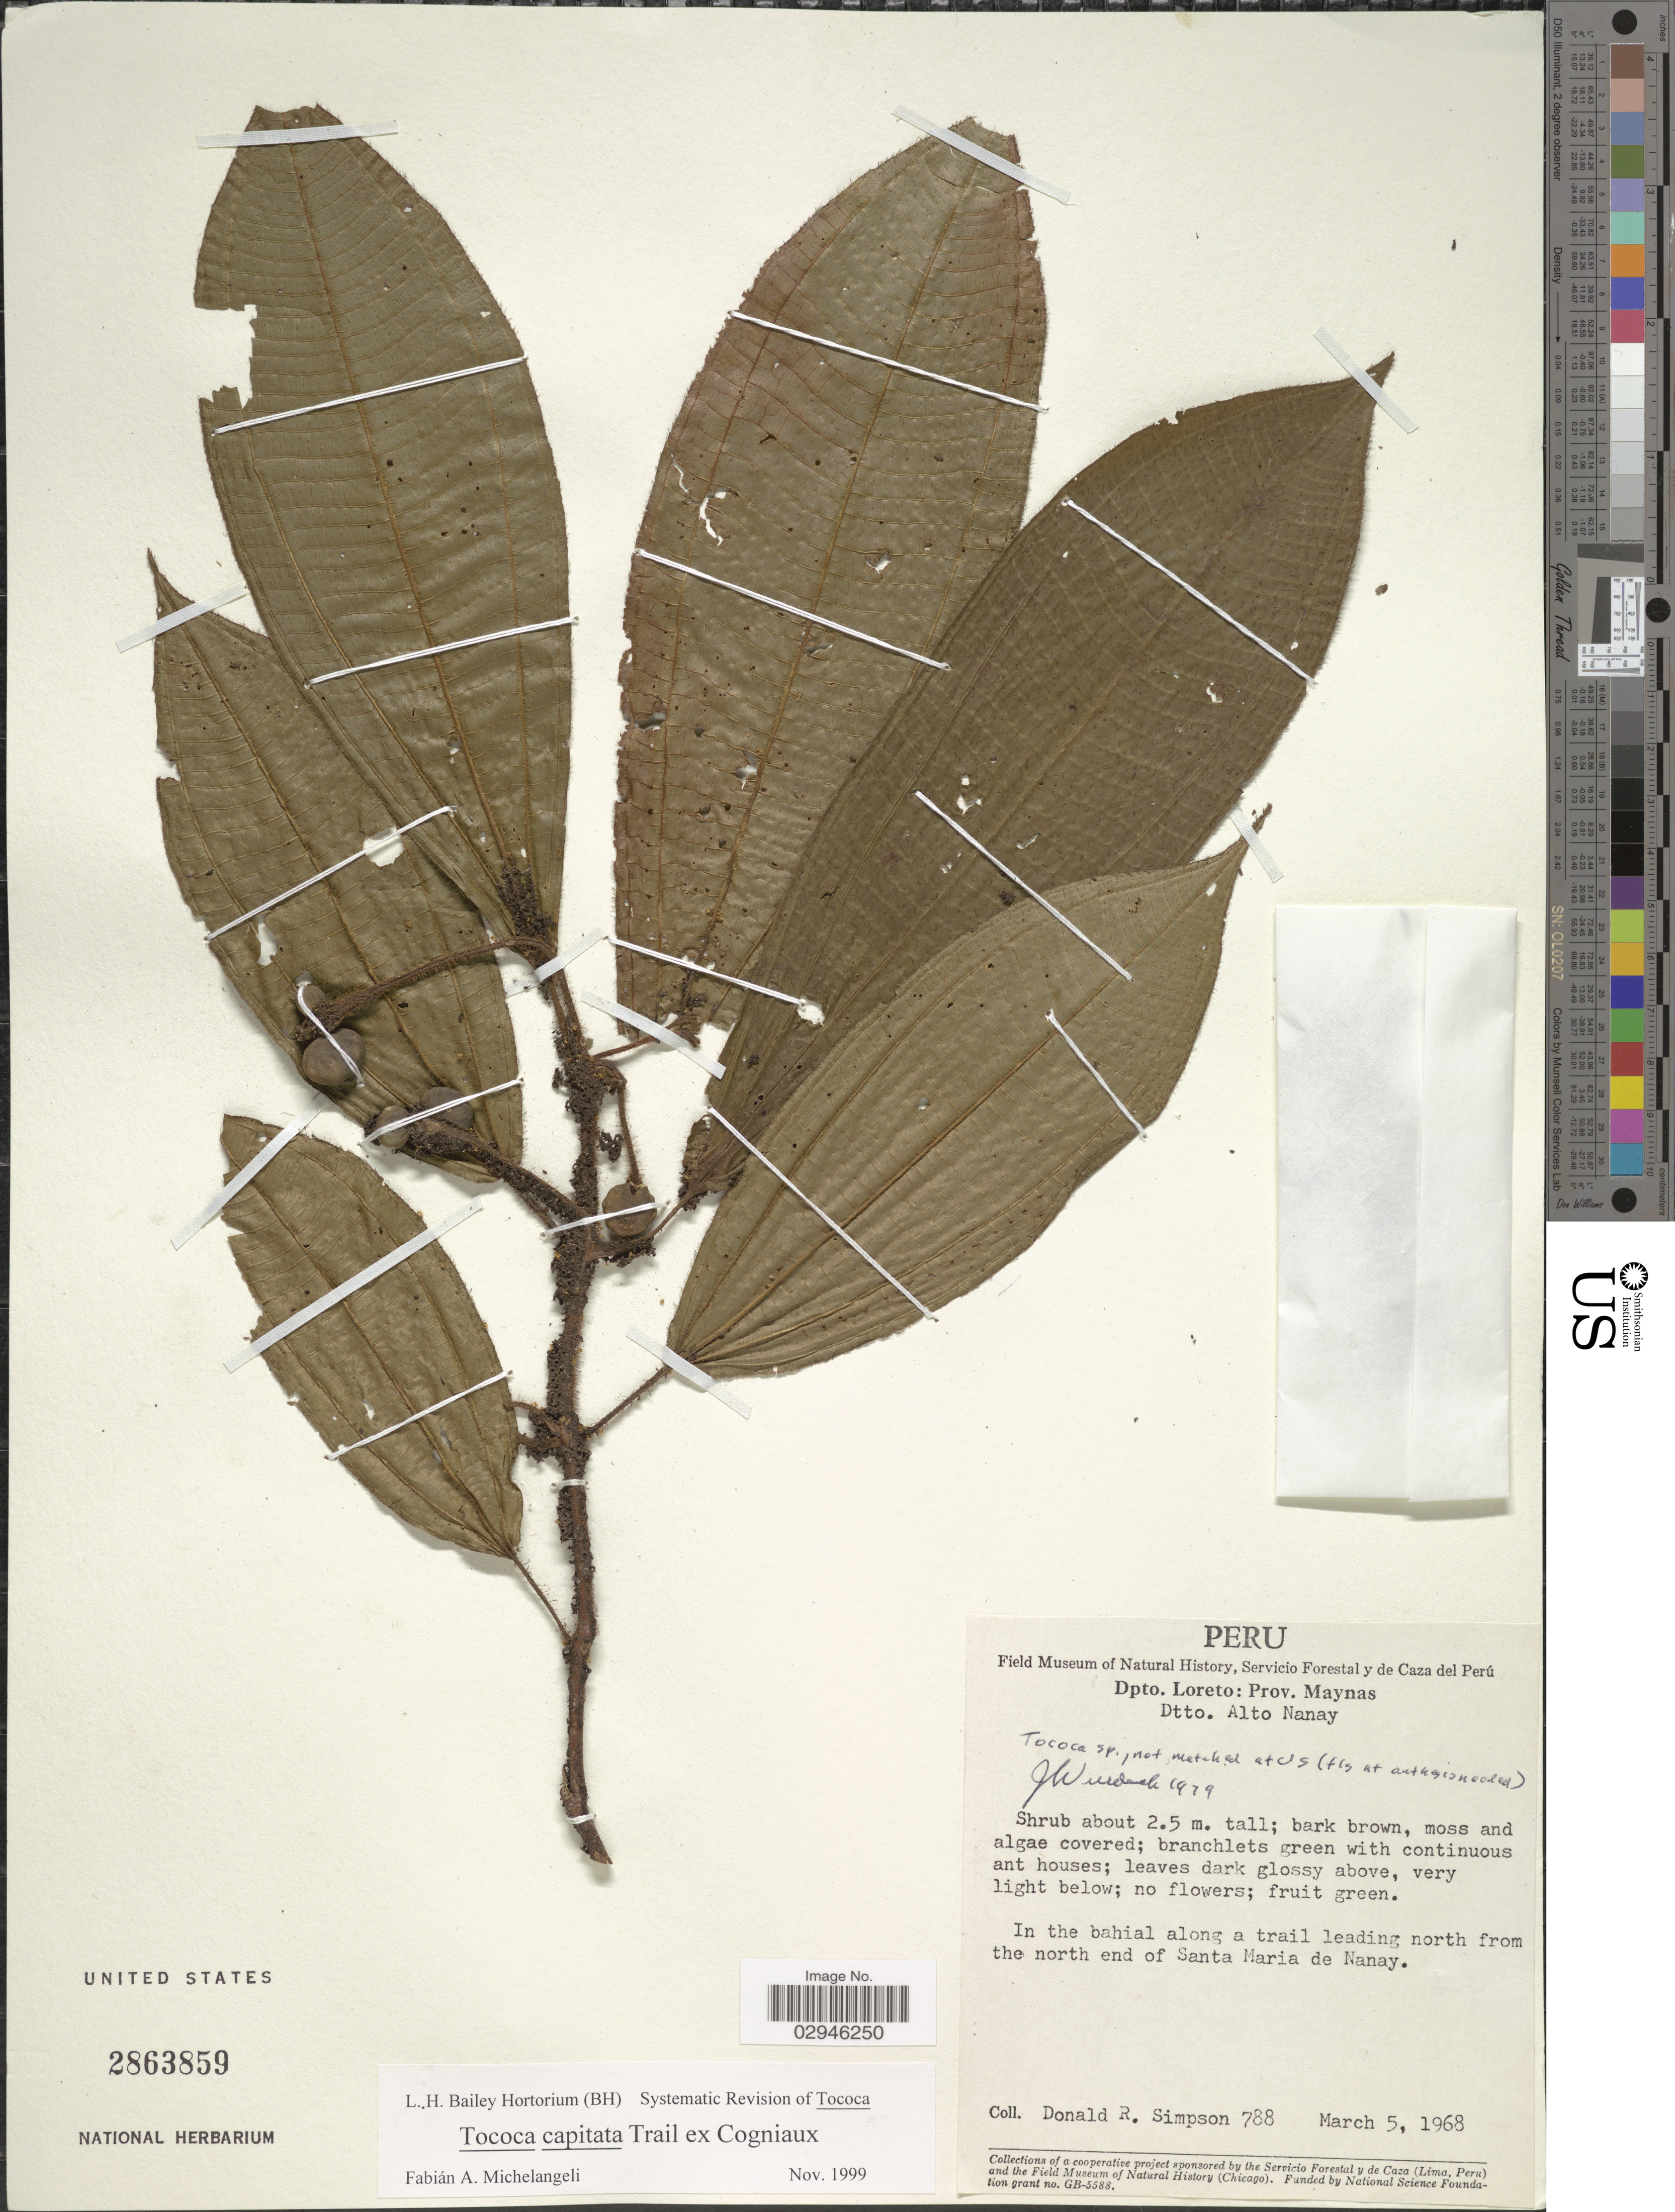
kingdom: Plantae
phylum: Tracheophyta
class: Magnoliopsida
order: Myrtales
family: Melastomataceae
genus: Tococa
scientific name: Tococa capitata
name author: Trail ex Cogn.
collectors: D. R. Simpson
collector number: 788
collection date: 1968-03-05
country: Peru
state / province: Loreto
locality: Dpto. Loreto: Prov. Maynas. Dtto. Alto Nanay. In the bahial along a trail leading north from the north end of Santa Maria de Nanay.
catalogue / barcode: US 2863859